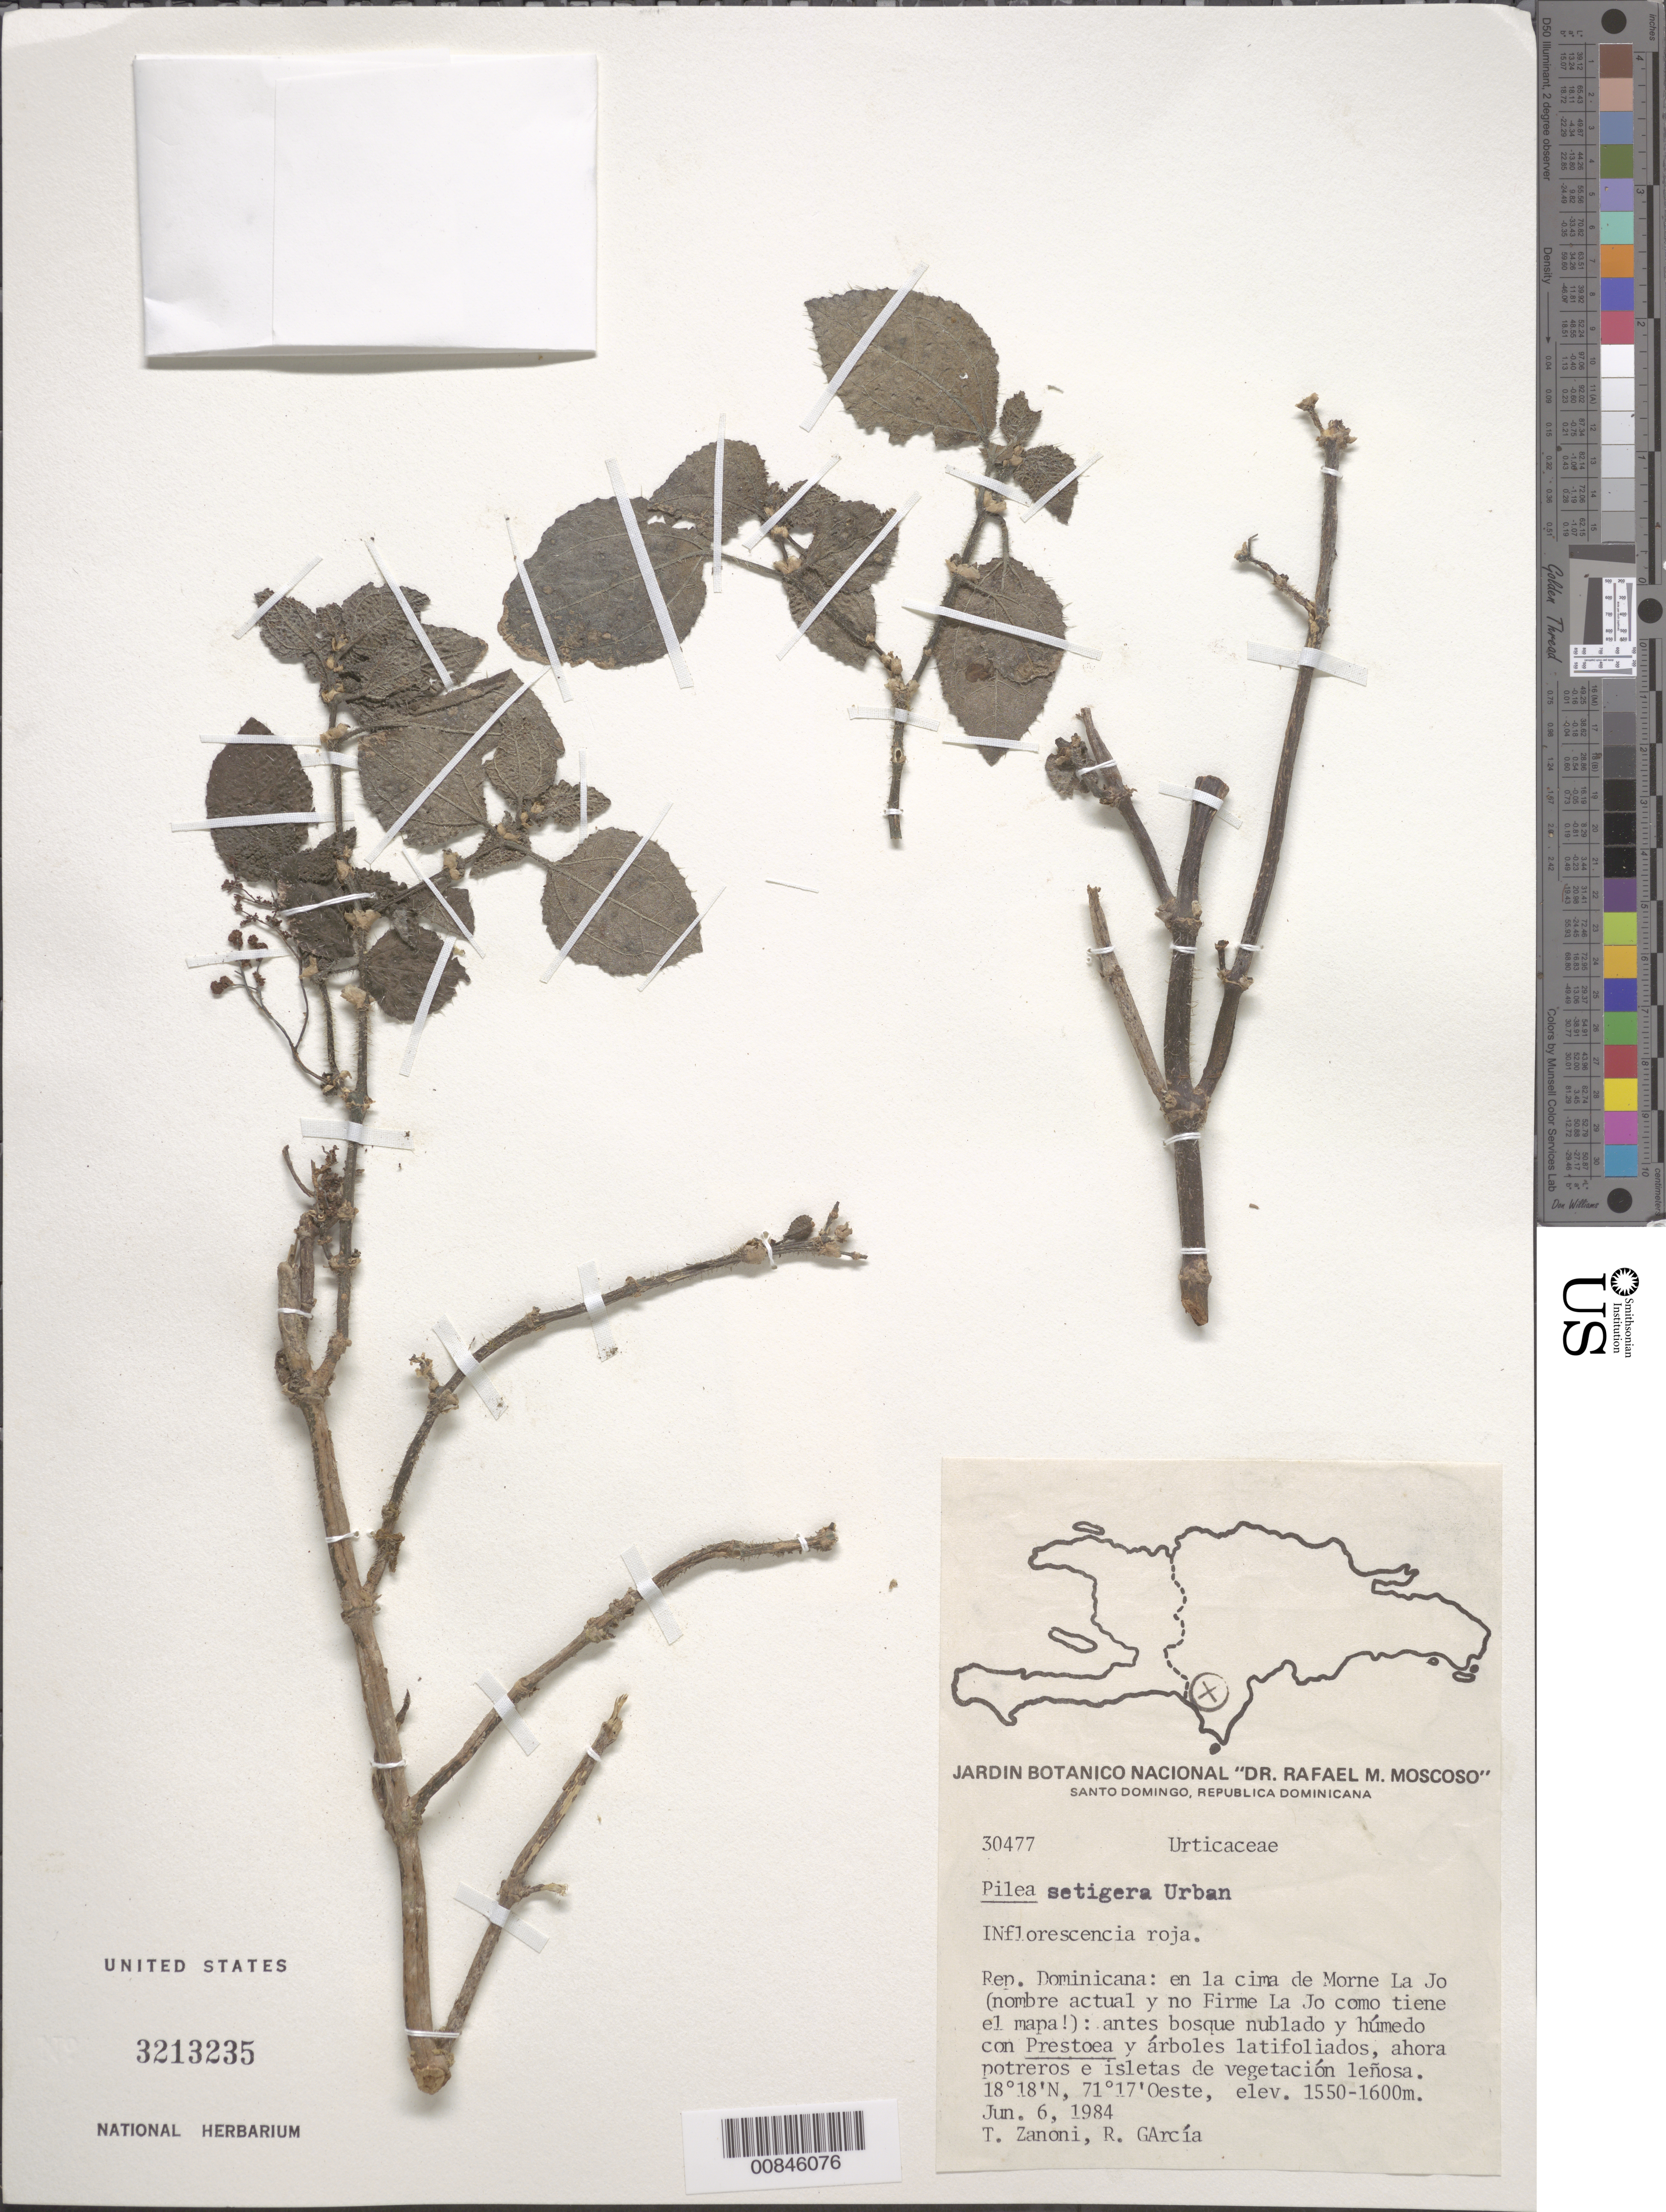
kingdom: Plantae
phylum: Tracheophyta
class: Magnoliopsida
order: Rosales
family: Urticaceae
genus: Pilea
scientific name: Pilea setigera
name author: Urb.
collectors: T. A. Zanoni & R. G. García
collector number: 30477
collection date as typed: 06 Jun 1984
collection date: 1984-06-06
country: Dominican Republic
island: Hispaniola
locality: En la cima de Morne La Jo (nombre actual y no Firme La Jo como tiene el mapa!).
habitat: Antes bosque nublado y húmedo con Prestoea y árboles latifoliados, ahora potreros e isletas de vegetación leñosa.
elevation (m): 1550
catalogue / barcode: US 3213235